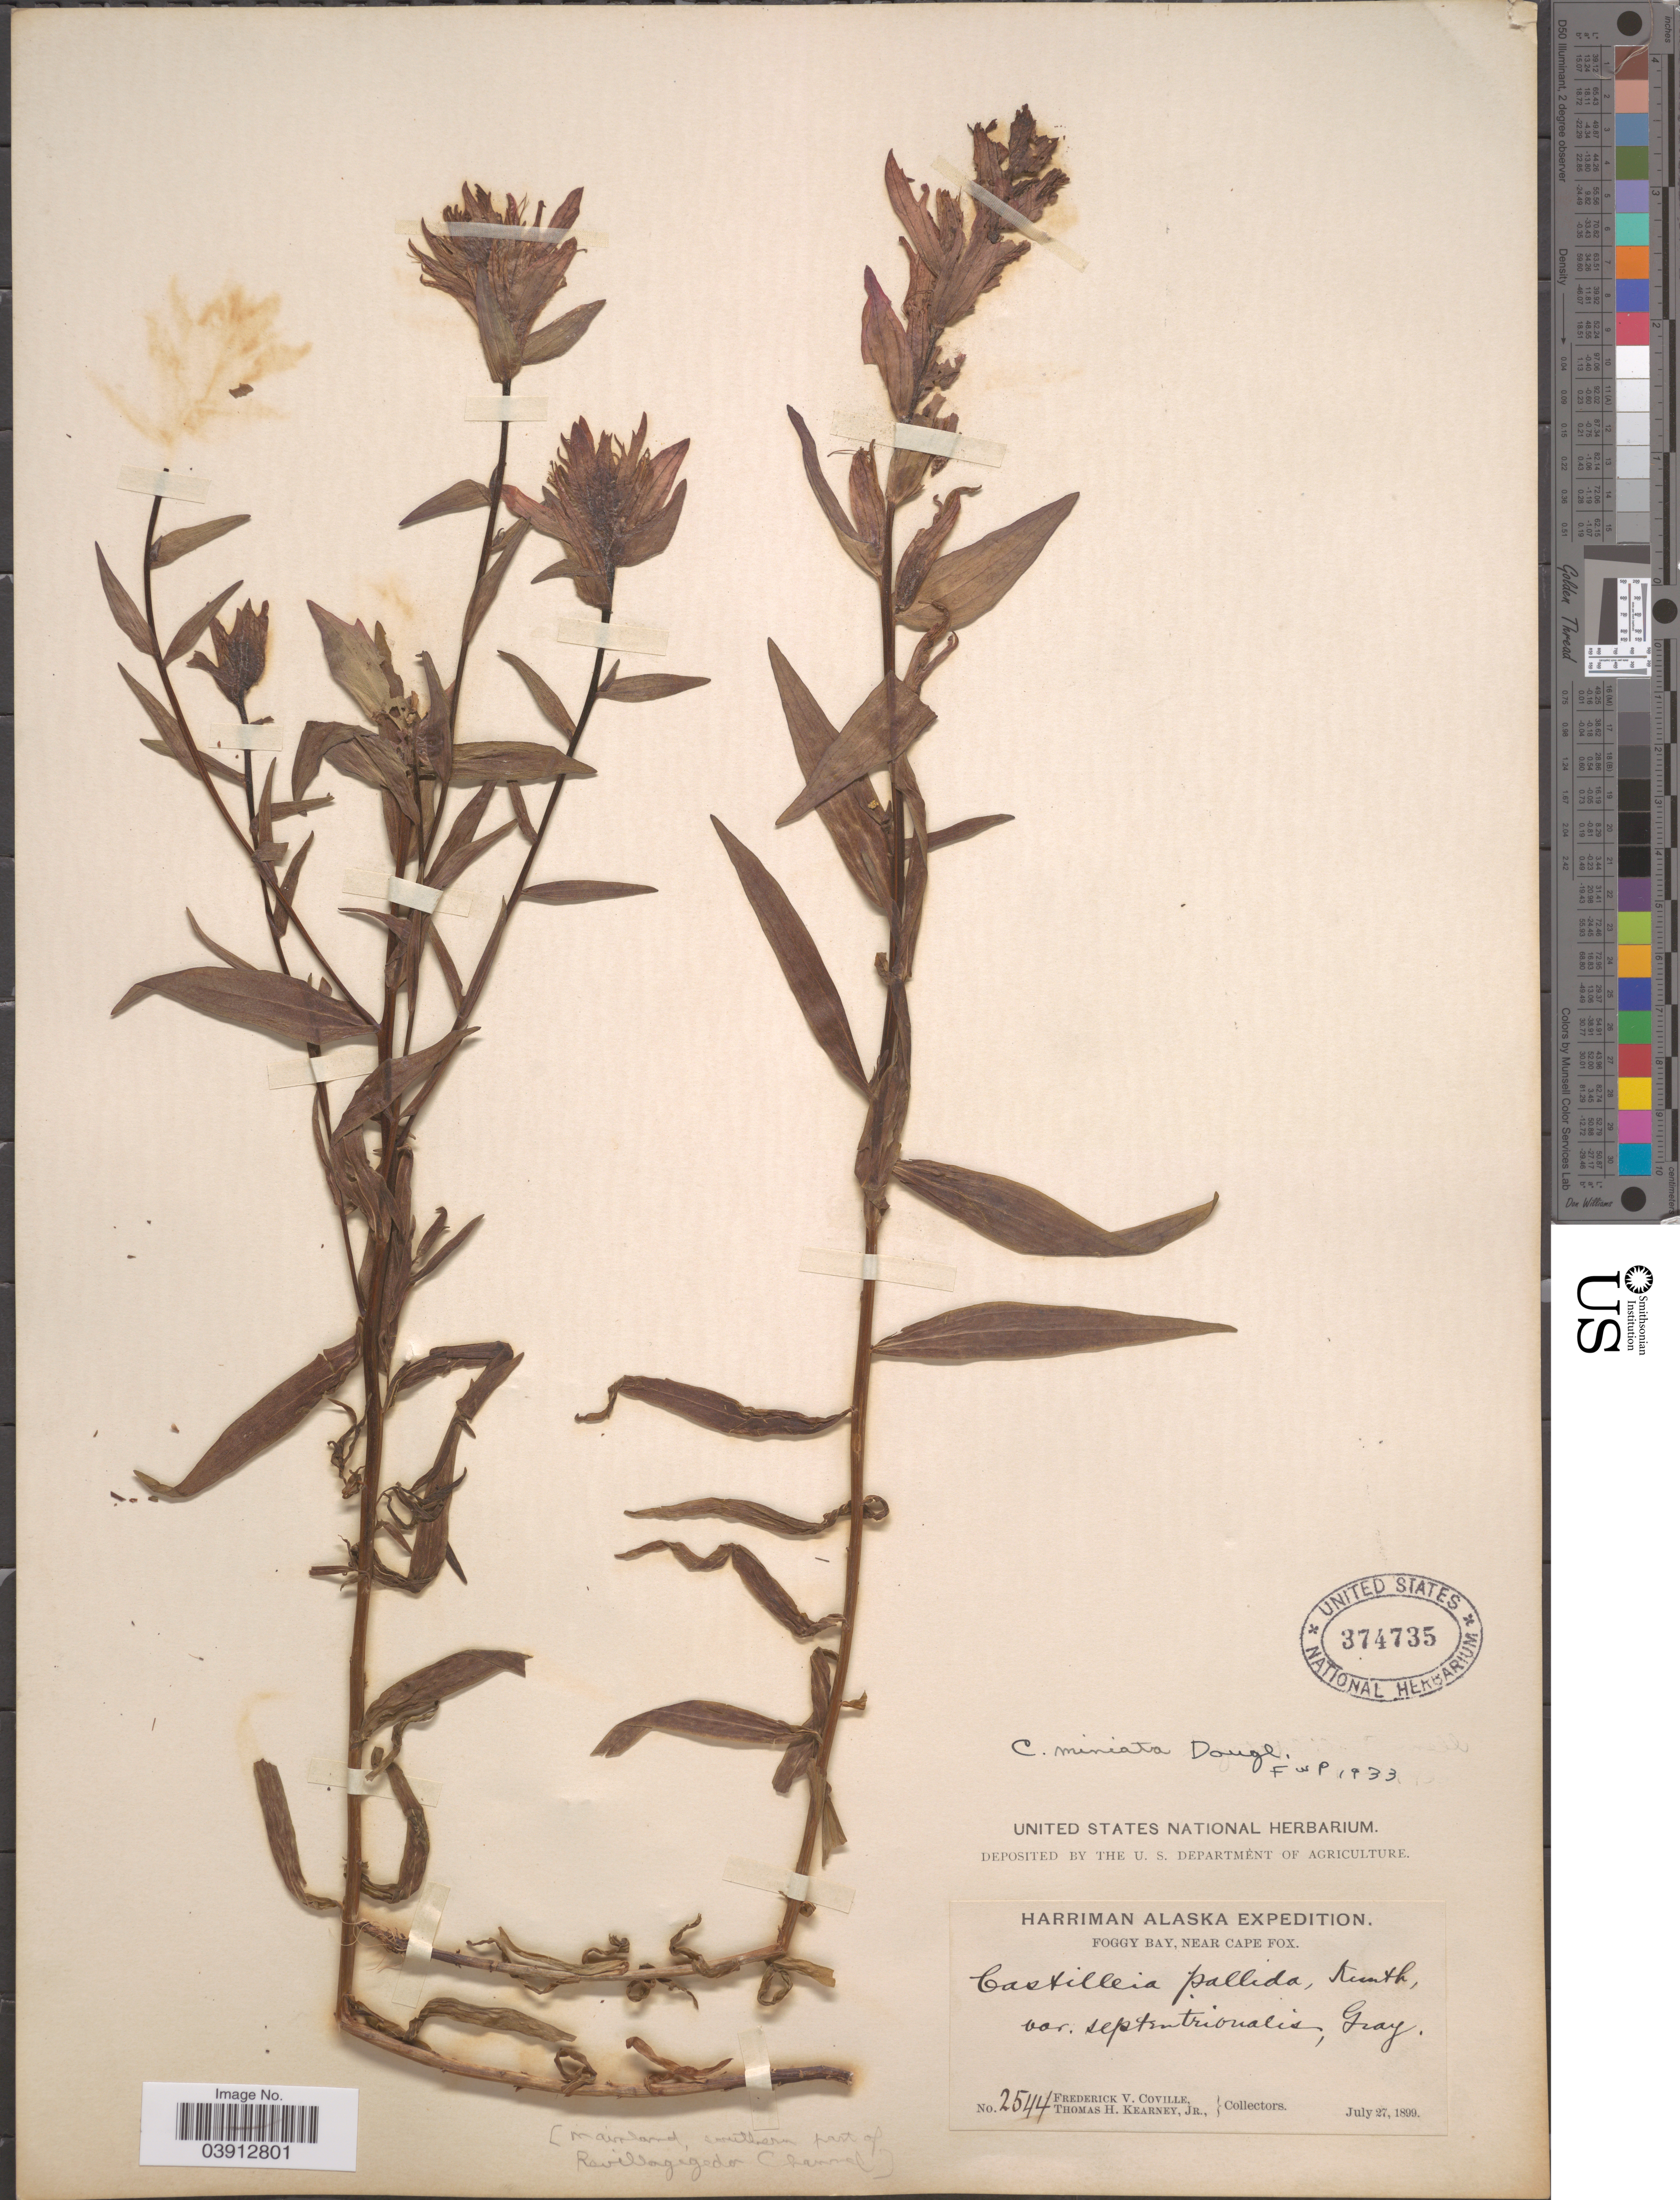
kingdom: Plantae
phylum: Tracheophyta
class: Magnoliopsida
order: Lamiales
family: Orobanchaceae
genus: Castilleja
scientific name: Castilleja miniata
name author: Douglas ex Hook.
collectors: F. V. Coville & T. H. Kearney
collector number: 2544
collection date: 1899-07-27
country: United States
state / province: Alaska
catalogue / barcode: US 374735